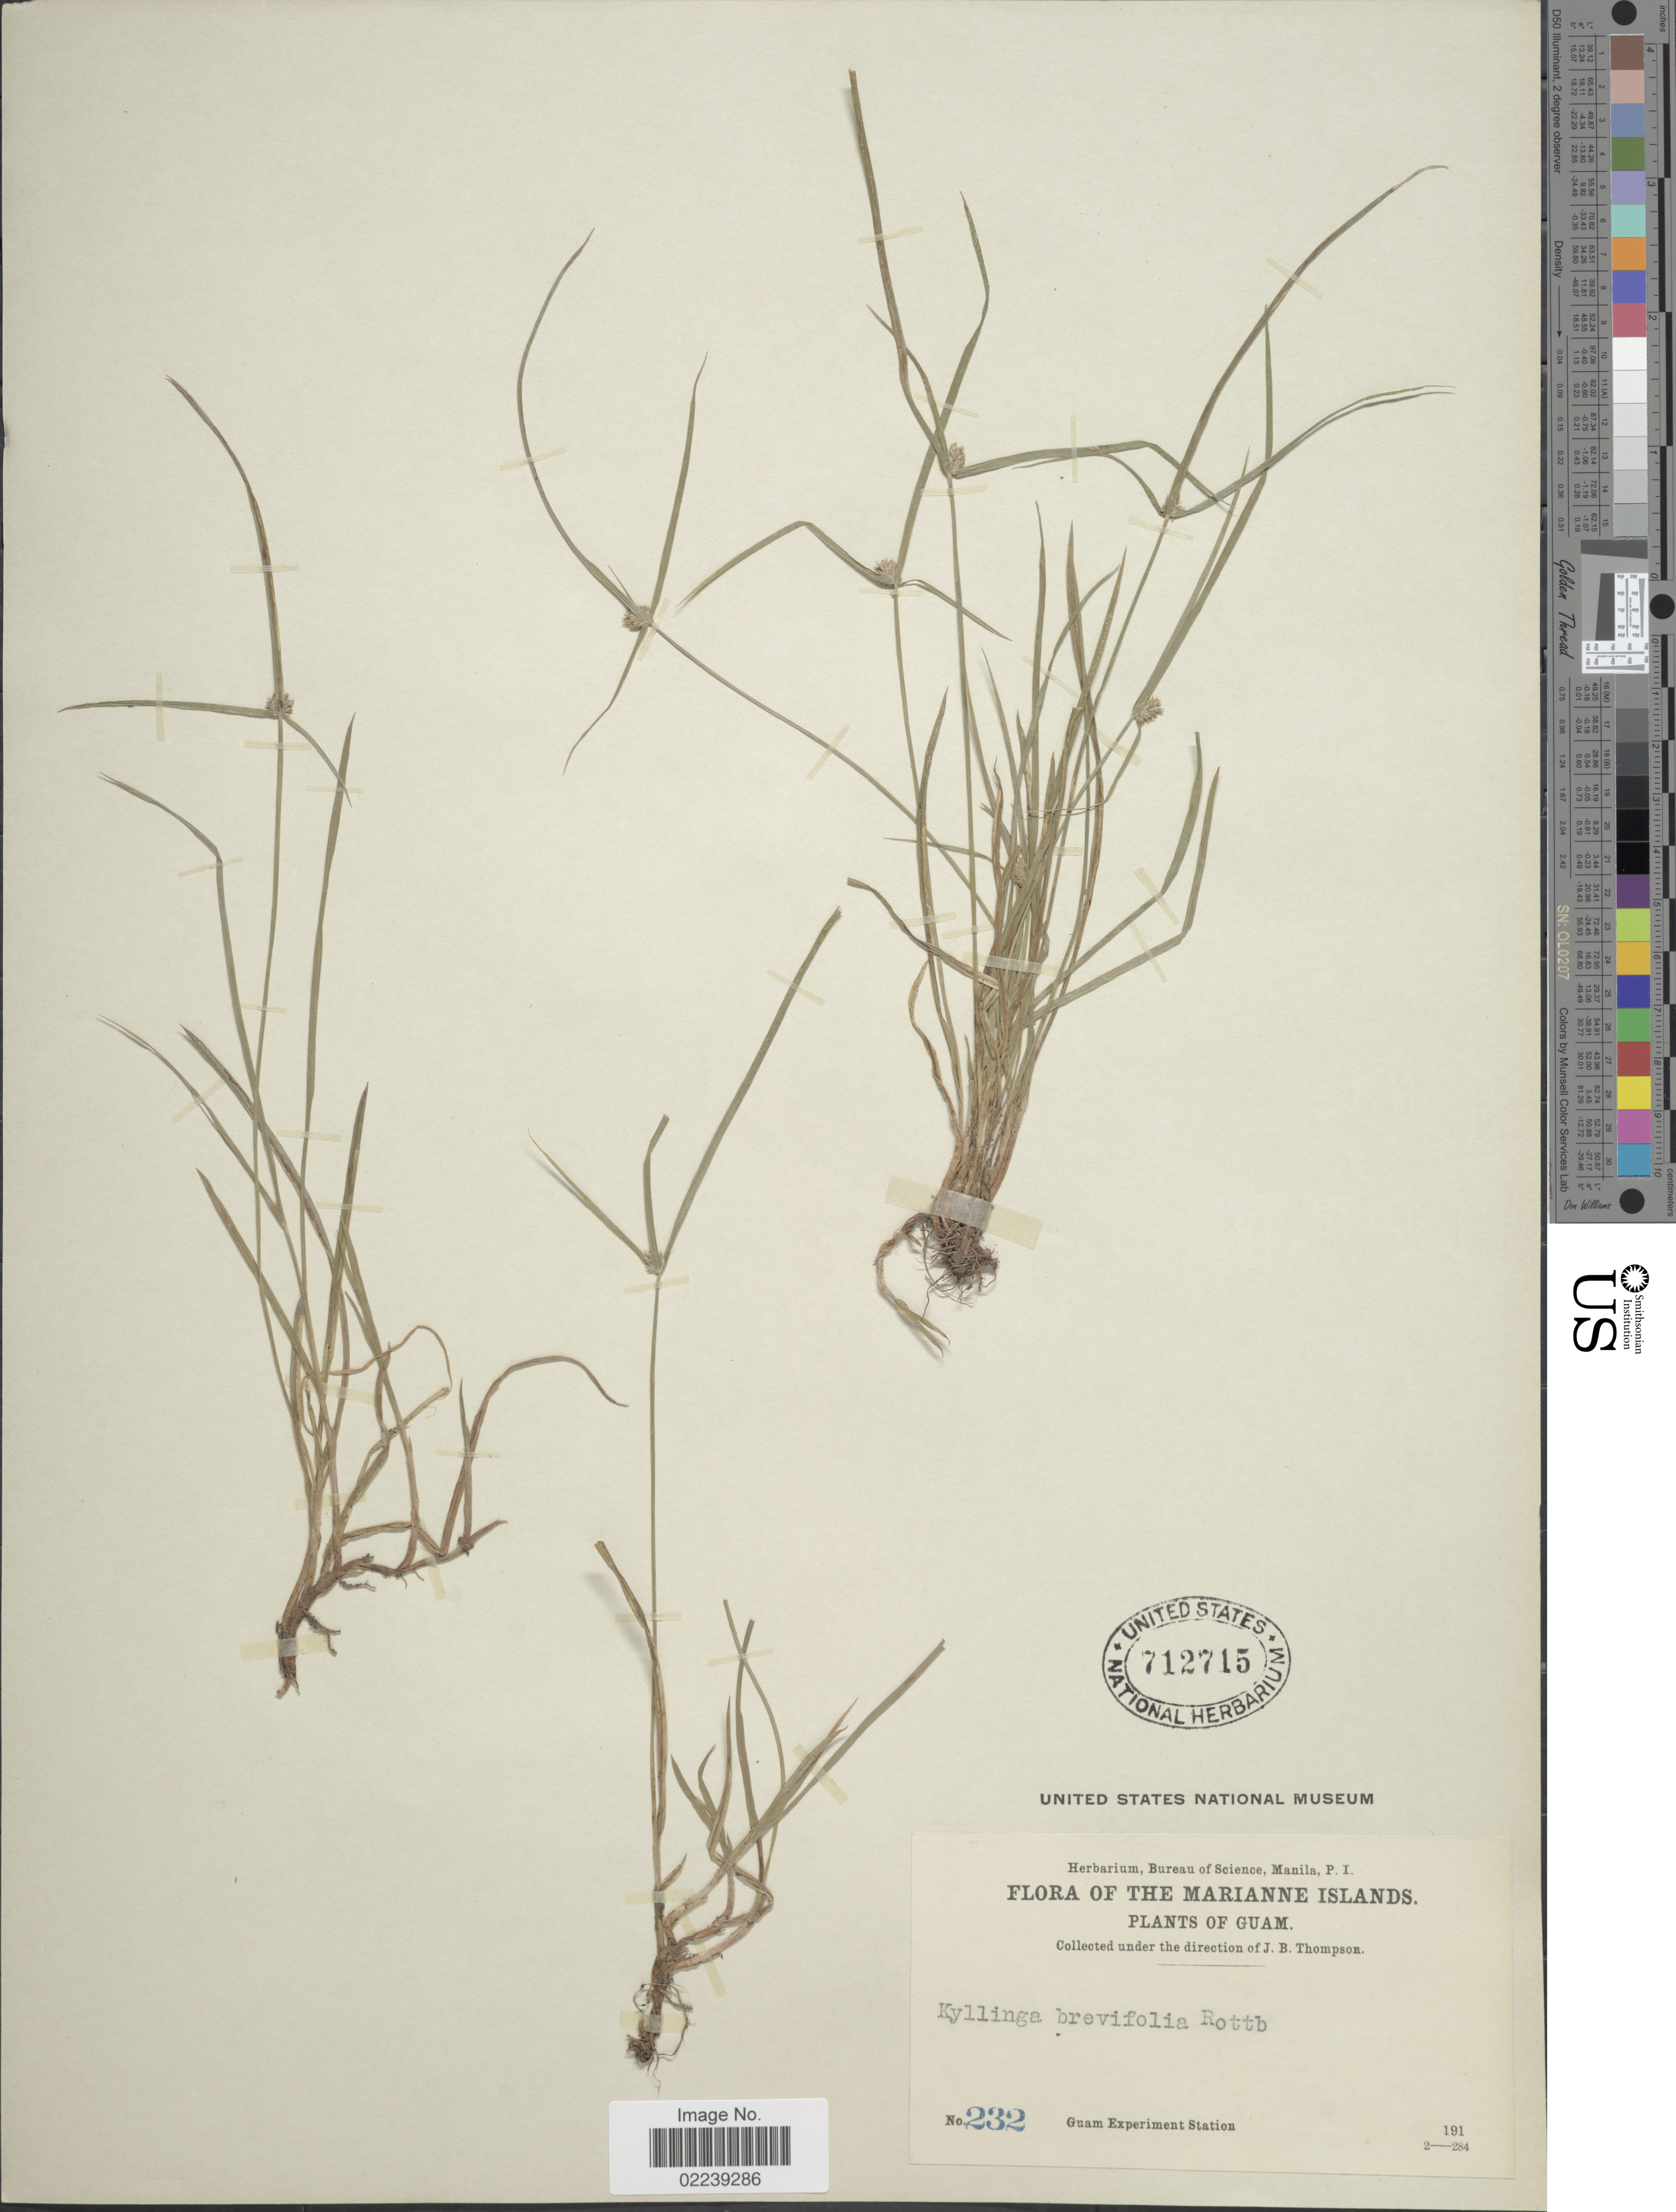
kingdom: Plantae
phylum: Tracheophyta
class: Liliopsida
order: Poales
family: Cyperaceae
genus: Cyperus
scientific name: Cyperus brevifolius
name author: (Rottb.) Hassk.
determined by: Strong, M. T., (US), Smithsonian Institution - National Museum of Natural History (UNITED STATES)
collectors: Guam Exp. Sta.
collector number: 232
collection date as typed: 191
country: Guam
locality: Marianne Islands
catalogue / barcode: US 712715